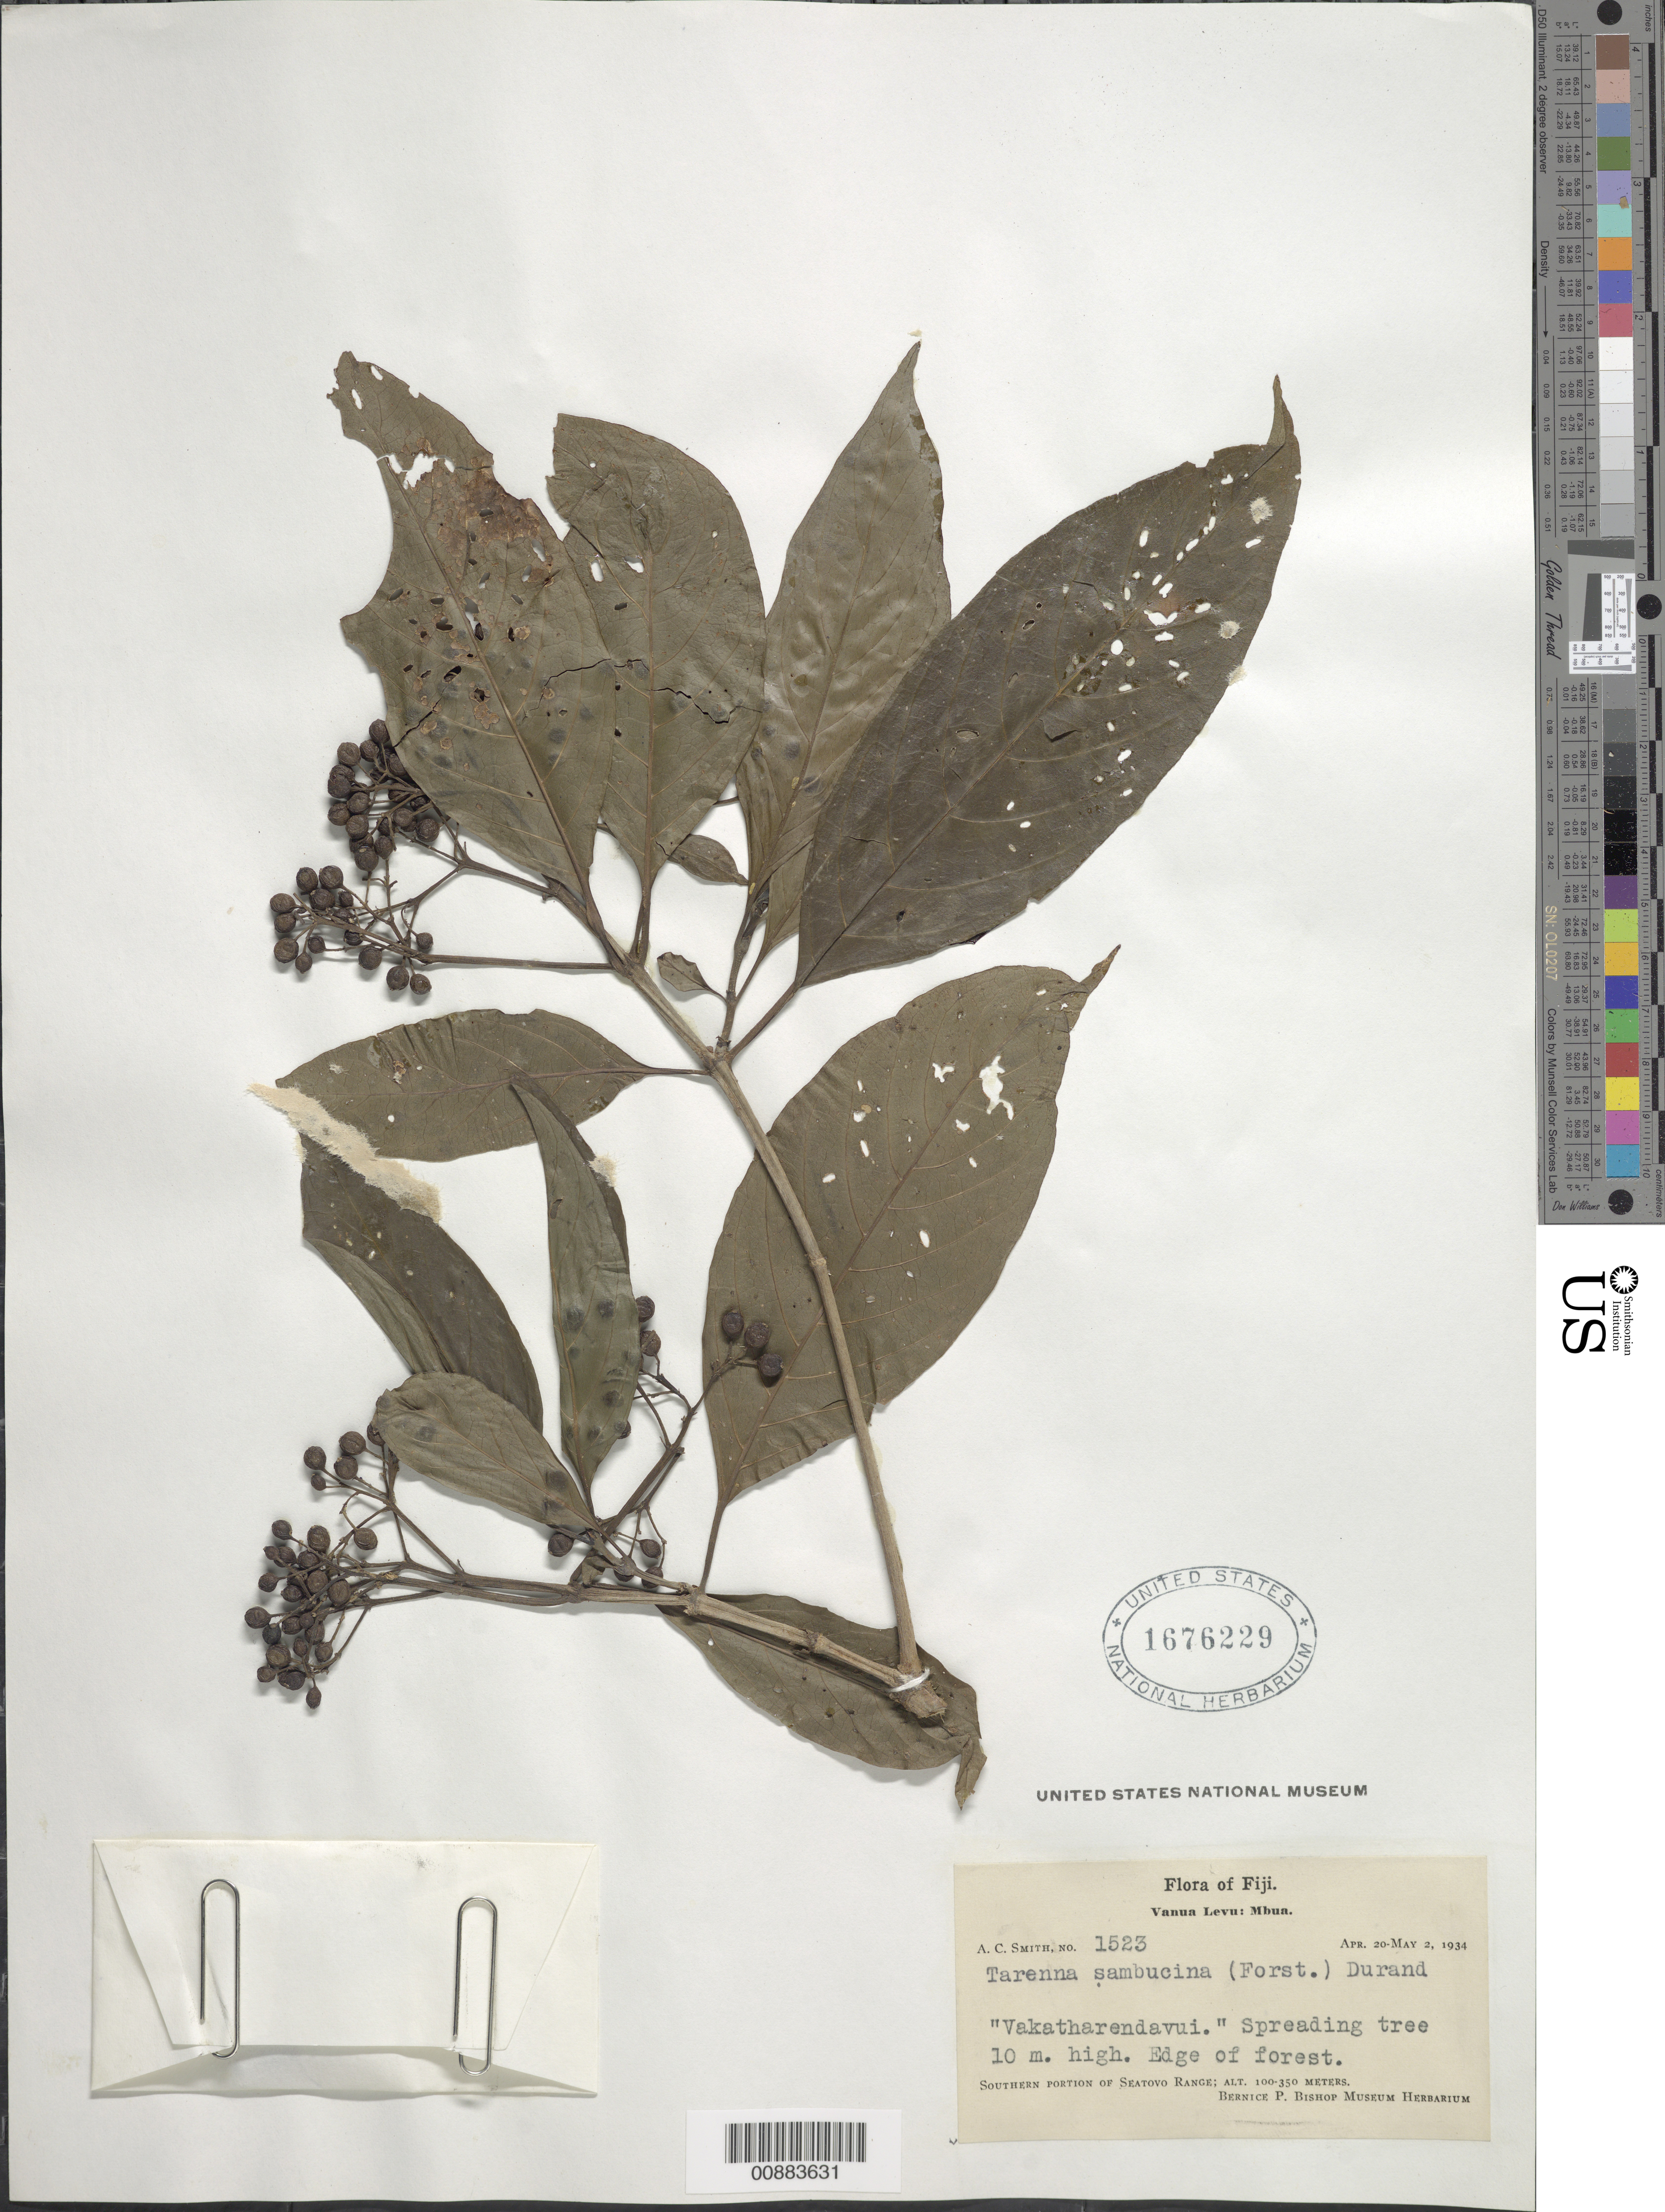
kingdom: Plantae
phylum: Tracheophyta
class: Magnoliopsida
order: Gentianales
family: Rubiaceae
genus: Tarenna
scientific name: Tarenna sambucina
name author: (G. Forst.) Drake ex Durand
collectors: C. A. Smith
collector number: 1523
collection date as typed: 20 Apr 1934 to 02 May 1934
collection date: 1934-04-20/1934-05-02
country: Fiji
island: Mbua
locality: Southern portion of Seatovo range;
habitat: Edge of forest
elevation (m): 100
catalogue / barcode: US 1676229